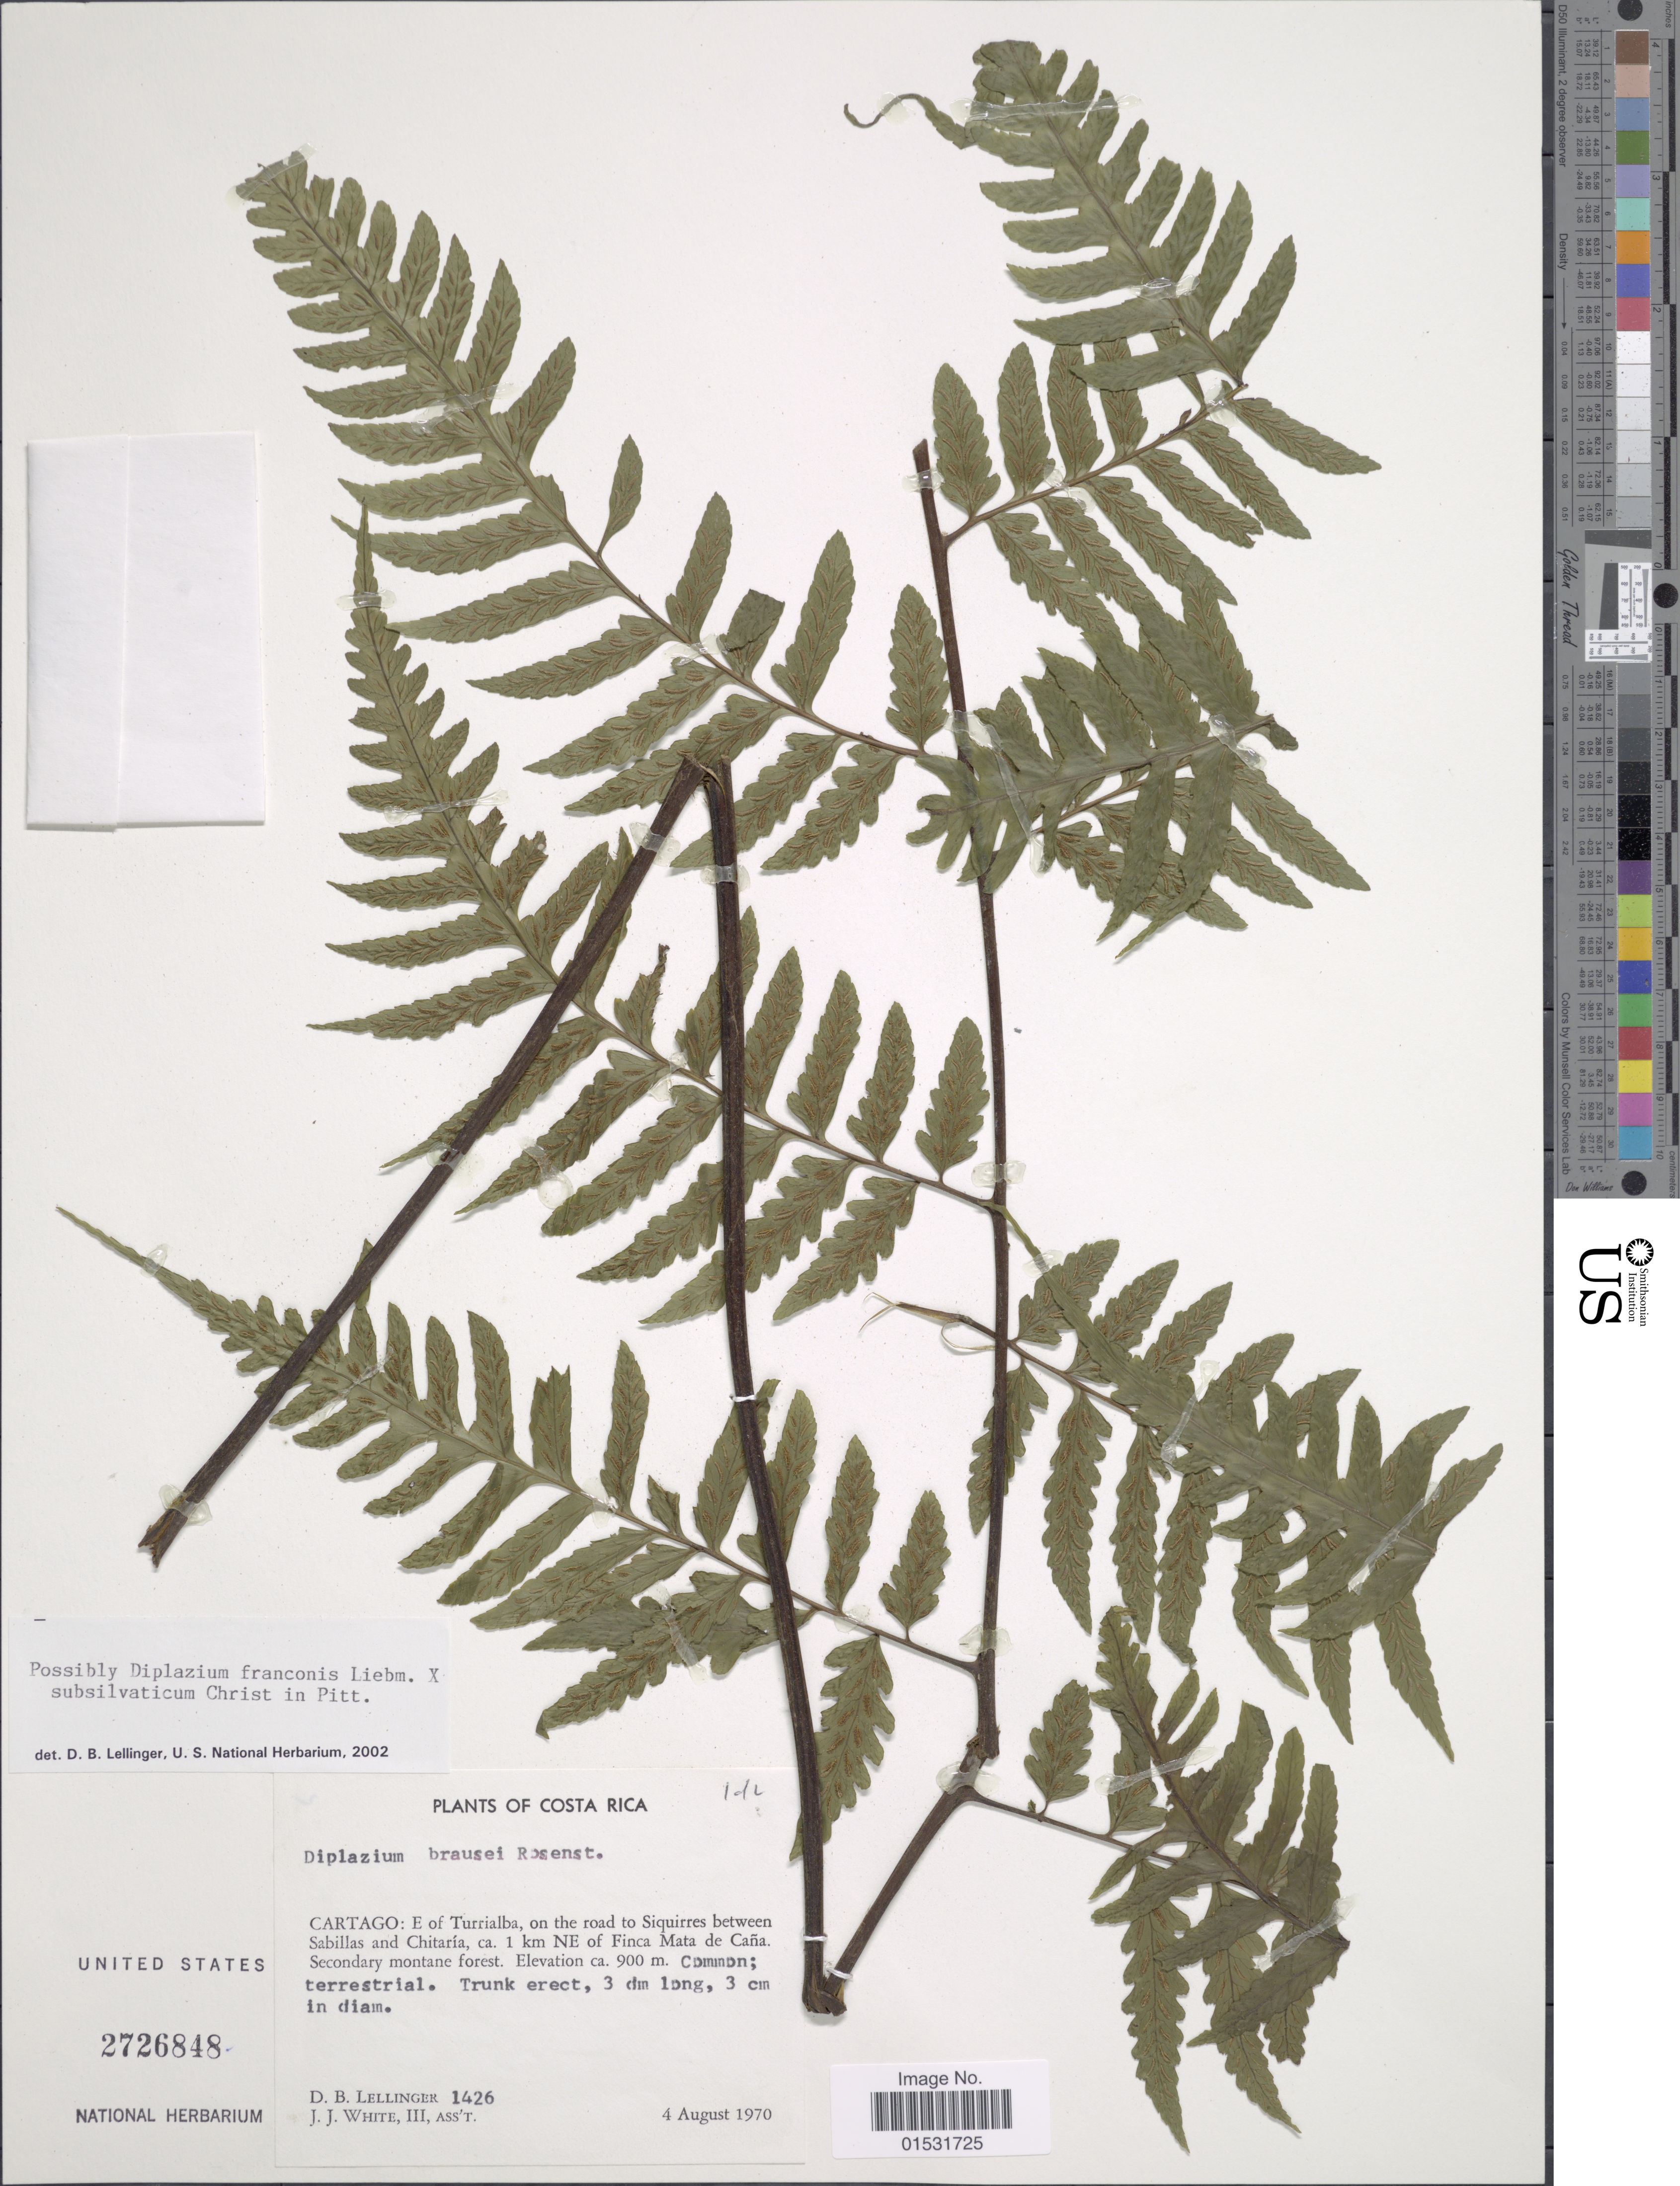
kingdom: Plantae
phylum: Tracheophyta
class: Polypodiopsida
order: Polypodiales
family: Athyriaceae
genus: Diplazium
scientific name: Diplazium franconis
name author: Liebm.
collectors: D. B. Lellinger & J. J. White III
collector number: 1426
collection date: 1970-08-04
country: Costa Rica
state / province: Cartago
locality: E of Turrialba, on the road to Siquirres between Sabillas and Chitaria, ca. 1 km NE of Finca Mata de Cana.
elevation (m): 900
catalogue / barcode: US 2726848